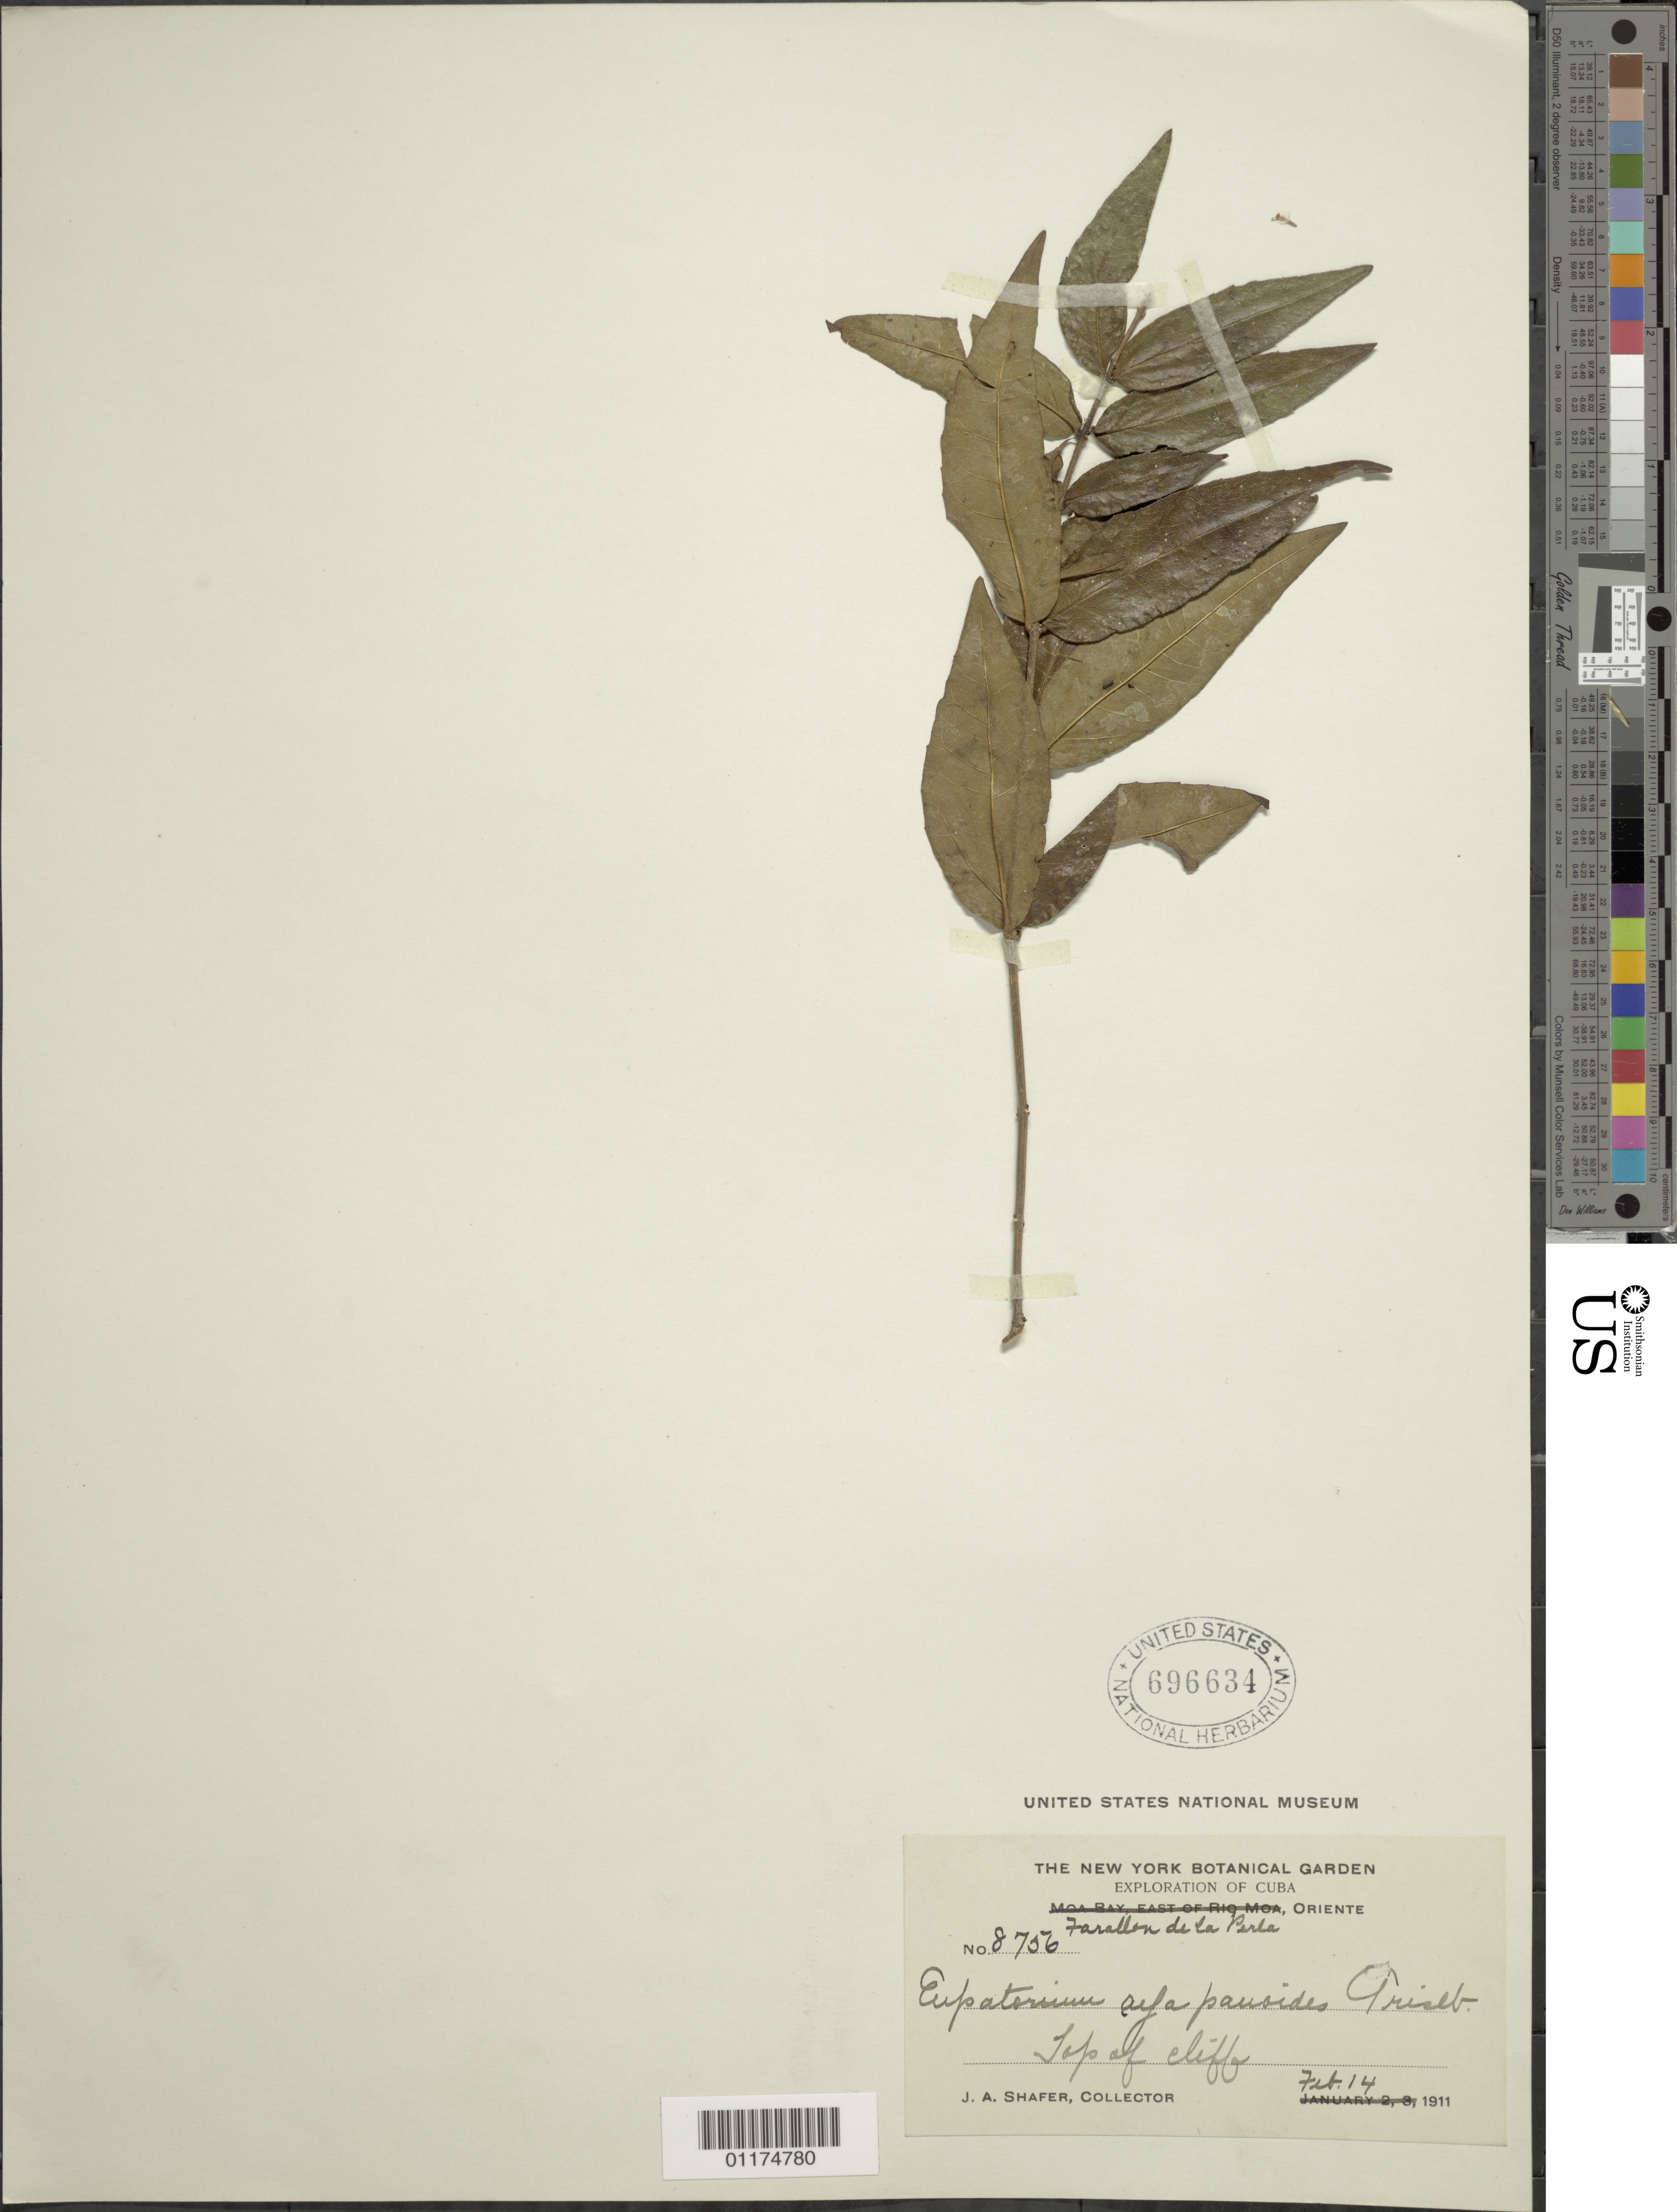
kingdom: Plantae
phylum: Tracheophyta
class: Magnoliopsida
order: Asterales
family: Asteraceae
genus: Koanophyllon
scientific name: Koanophyllon ayapanoides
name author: (Griseb.) R.M. King & H. Rob.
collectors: J. A. Shafer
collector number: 8756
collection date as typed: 14 Feb 1911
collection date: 1911-02-14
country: Cuba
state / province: Oriente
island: Cuba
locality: Farellon de la Perta; Top of cliff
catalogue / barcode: US 696634